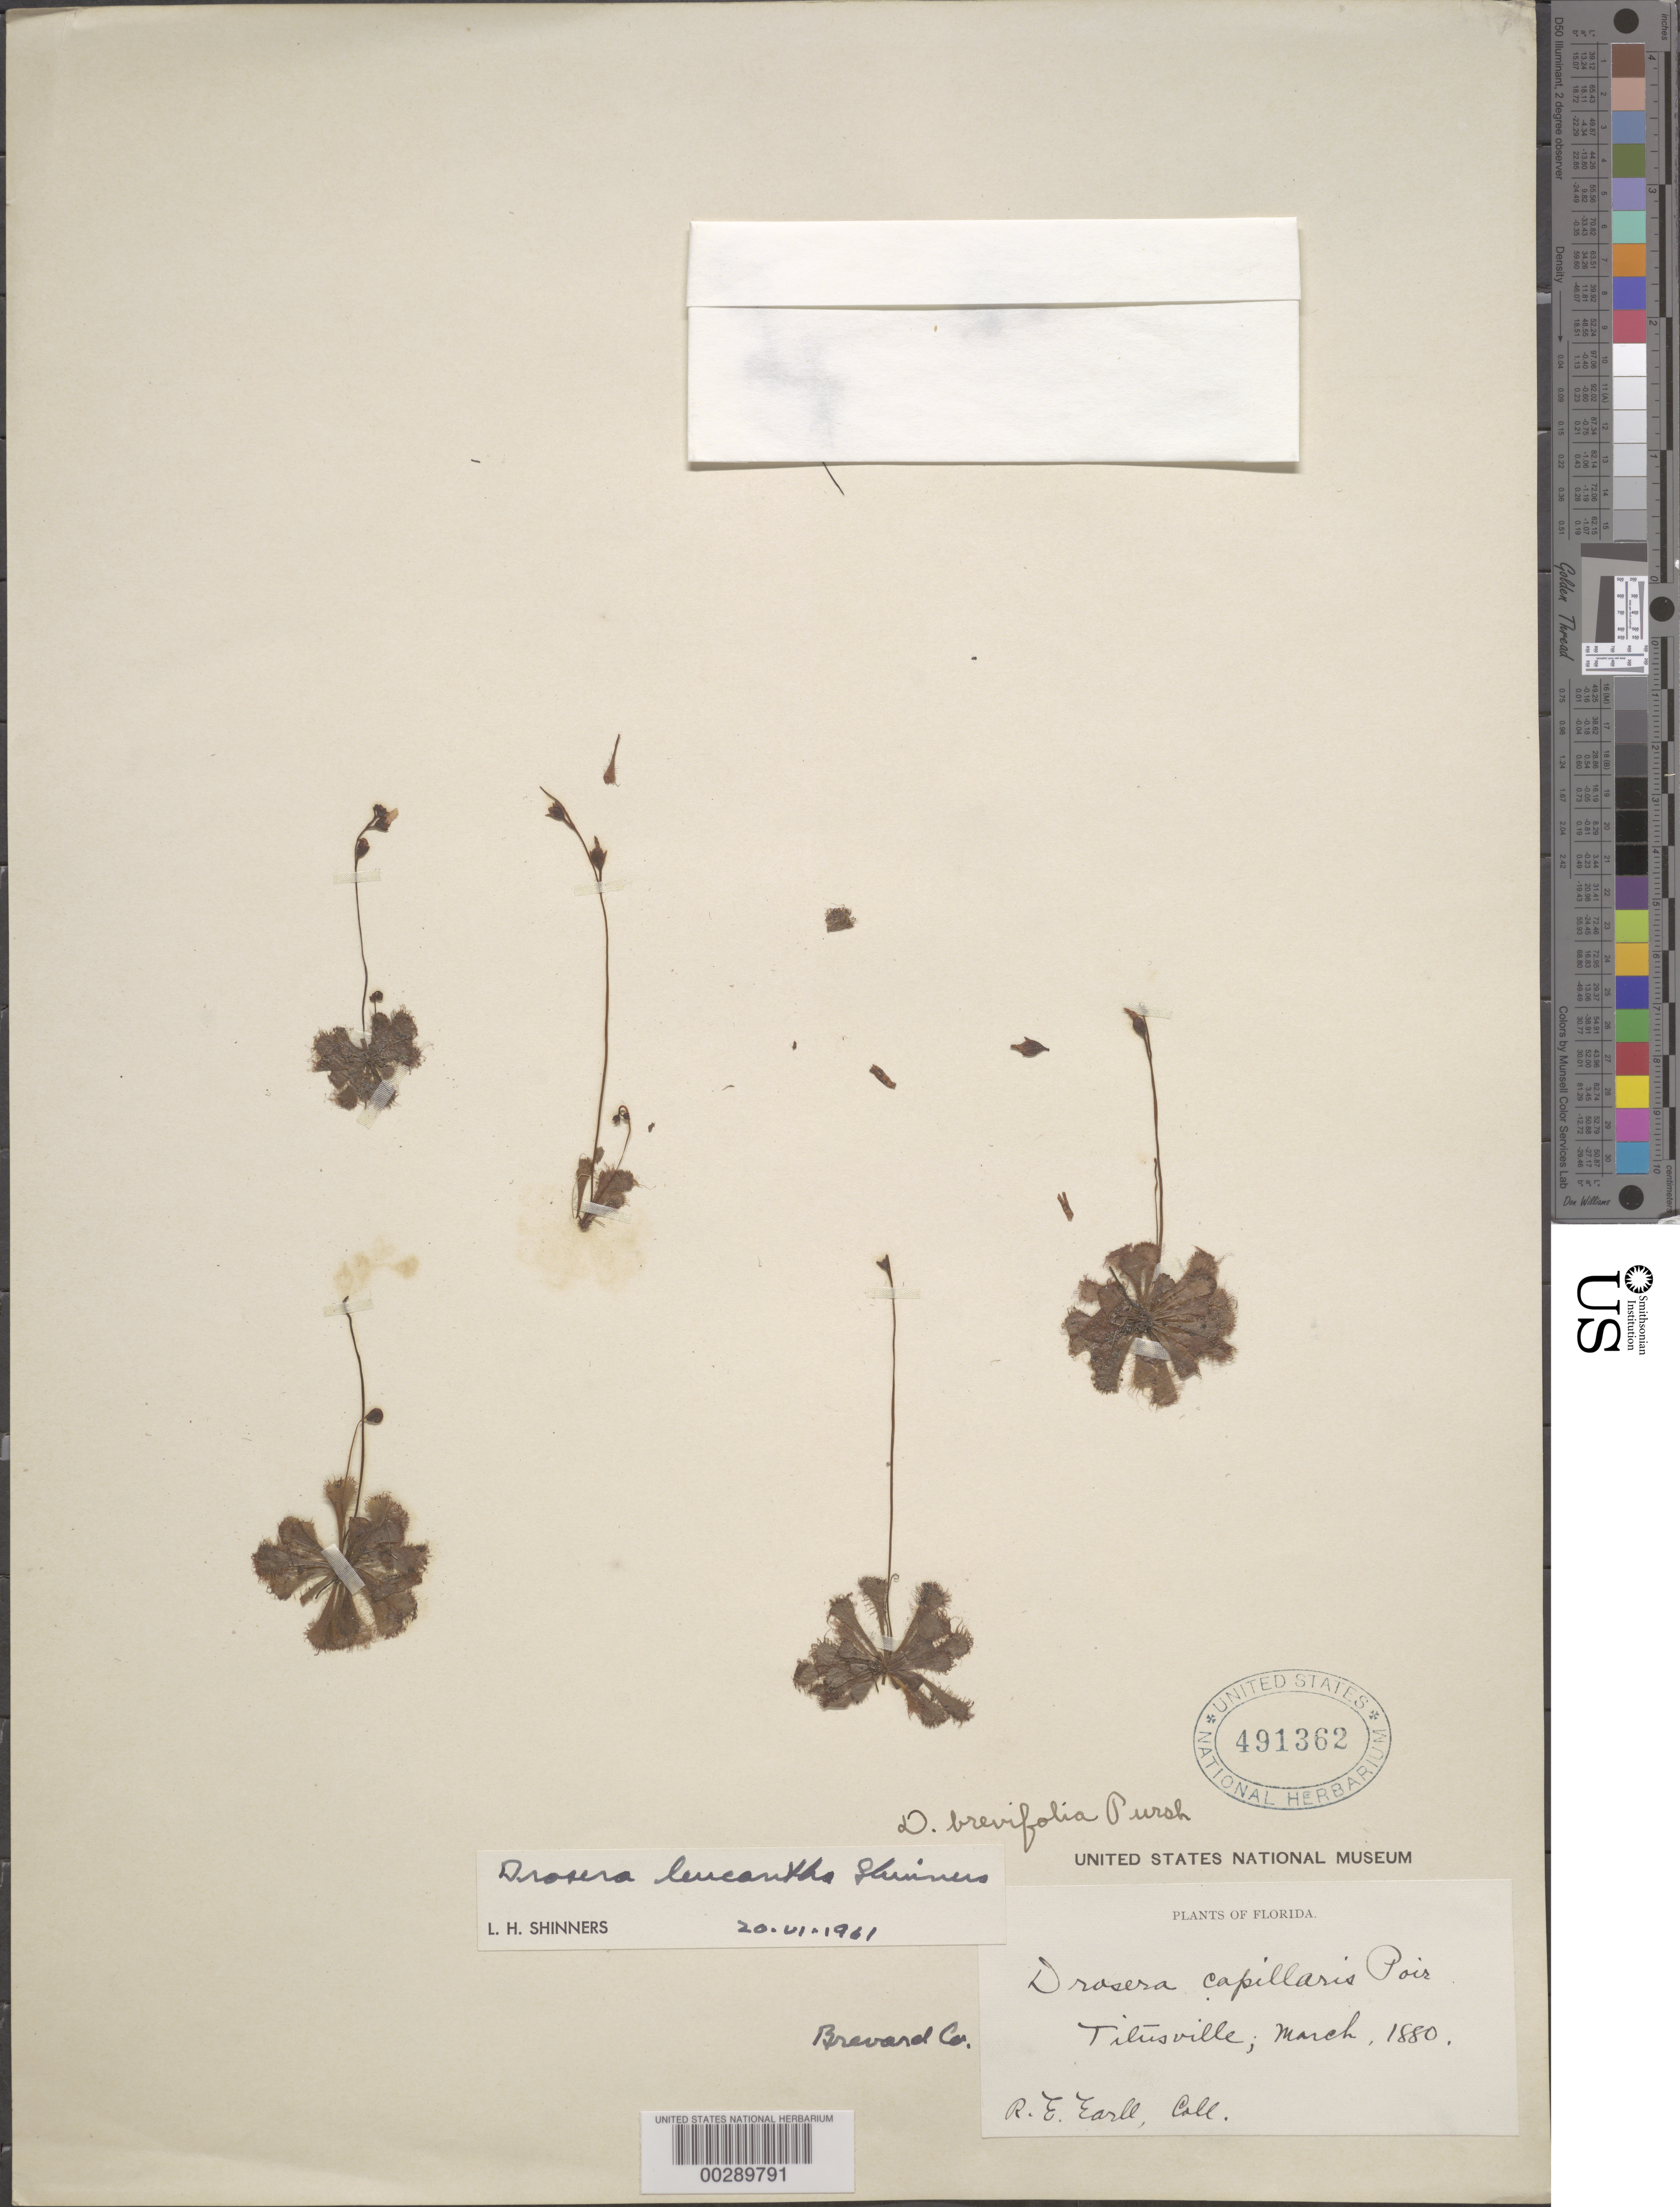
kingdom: Plantae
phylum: Tracheophyta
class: Magnoliopsida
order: Caryophyllales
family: Droseraceae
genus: Drosera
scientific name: Drosera leucantha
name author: Shinners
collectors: R. Earle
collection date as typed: Mar 1880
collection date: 1880-03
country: United States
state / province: Florida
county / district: Brevard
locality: Titusville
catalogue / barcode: US 491362